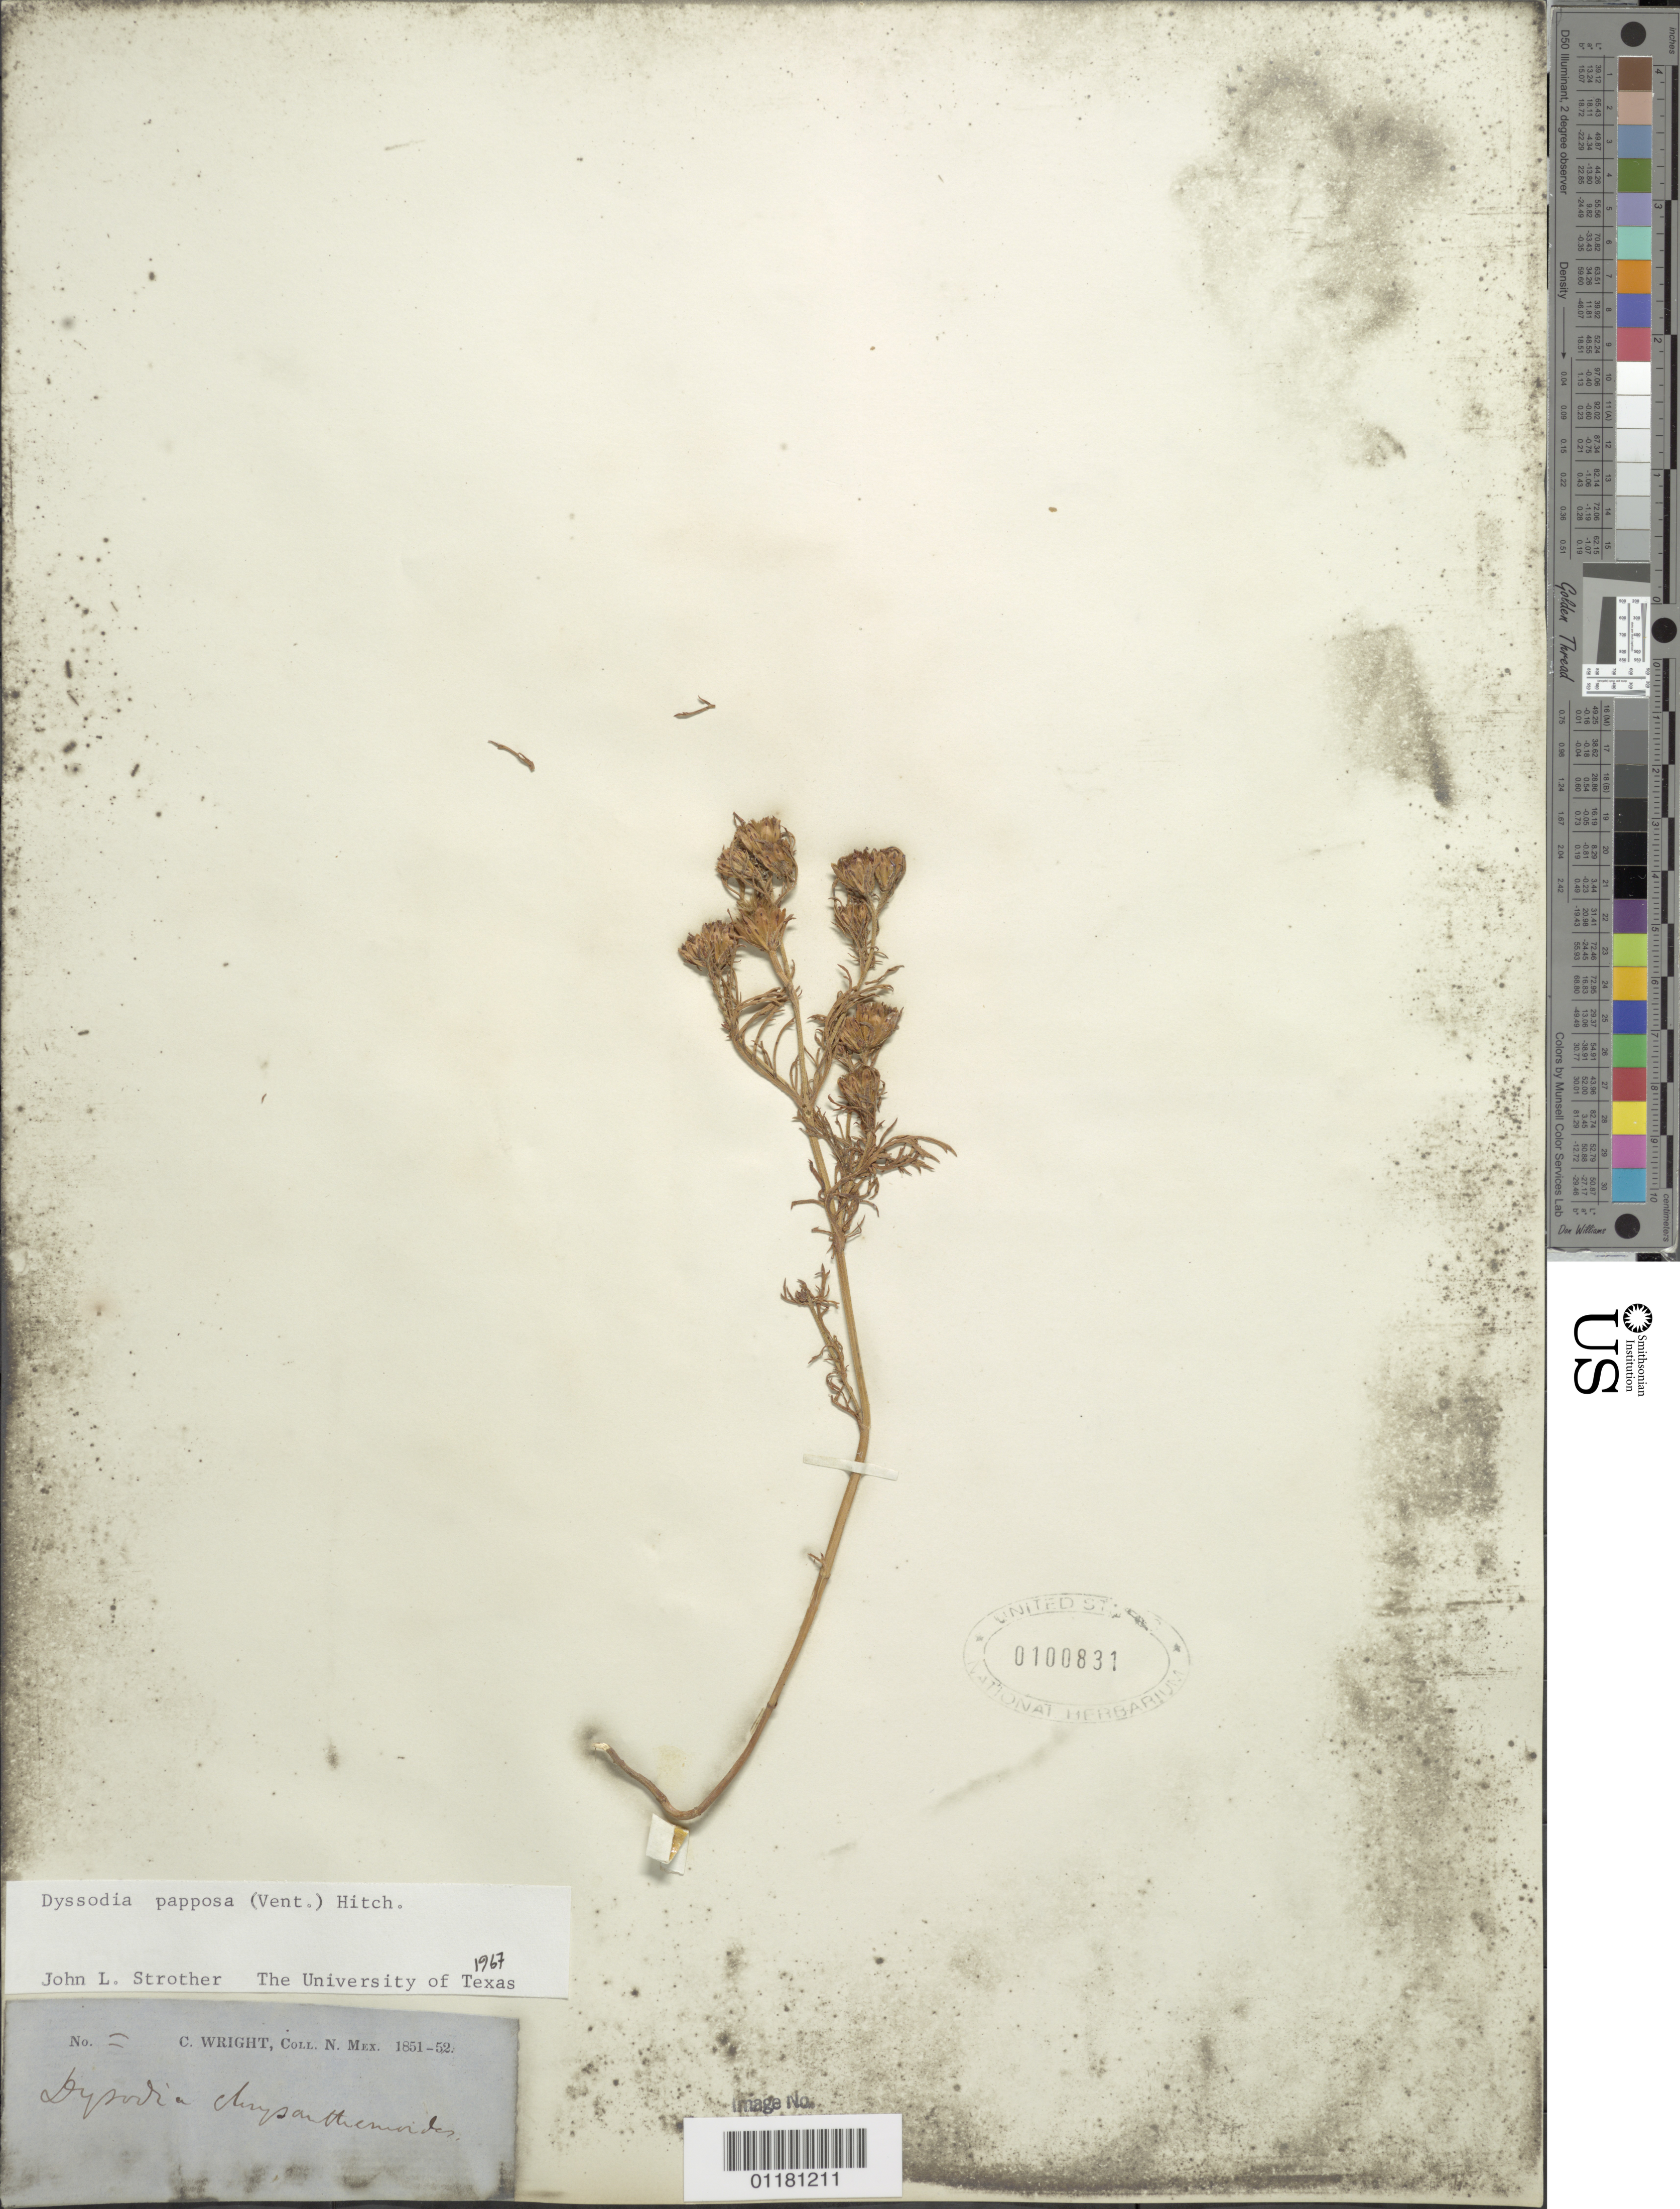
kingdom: Plantae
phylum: Tracheophyta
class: Magnoliopsida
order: Asterales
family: Asteraceae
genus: Dyssodia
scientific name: Dyssodia papposa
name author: (Vent.) Hitchc.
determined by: Strother, J. L., (UC), University of California Berkeley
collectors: C. Wright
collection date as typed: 1851 to -- --- 1852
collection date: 1851/1852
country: United States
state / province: New Mexico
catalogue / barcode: US 100831